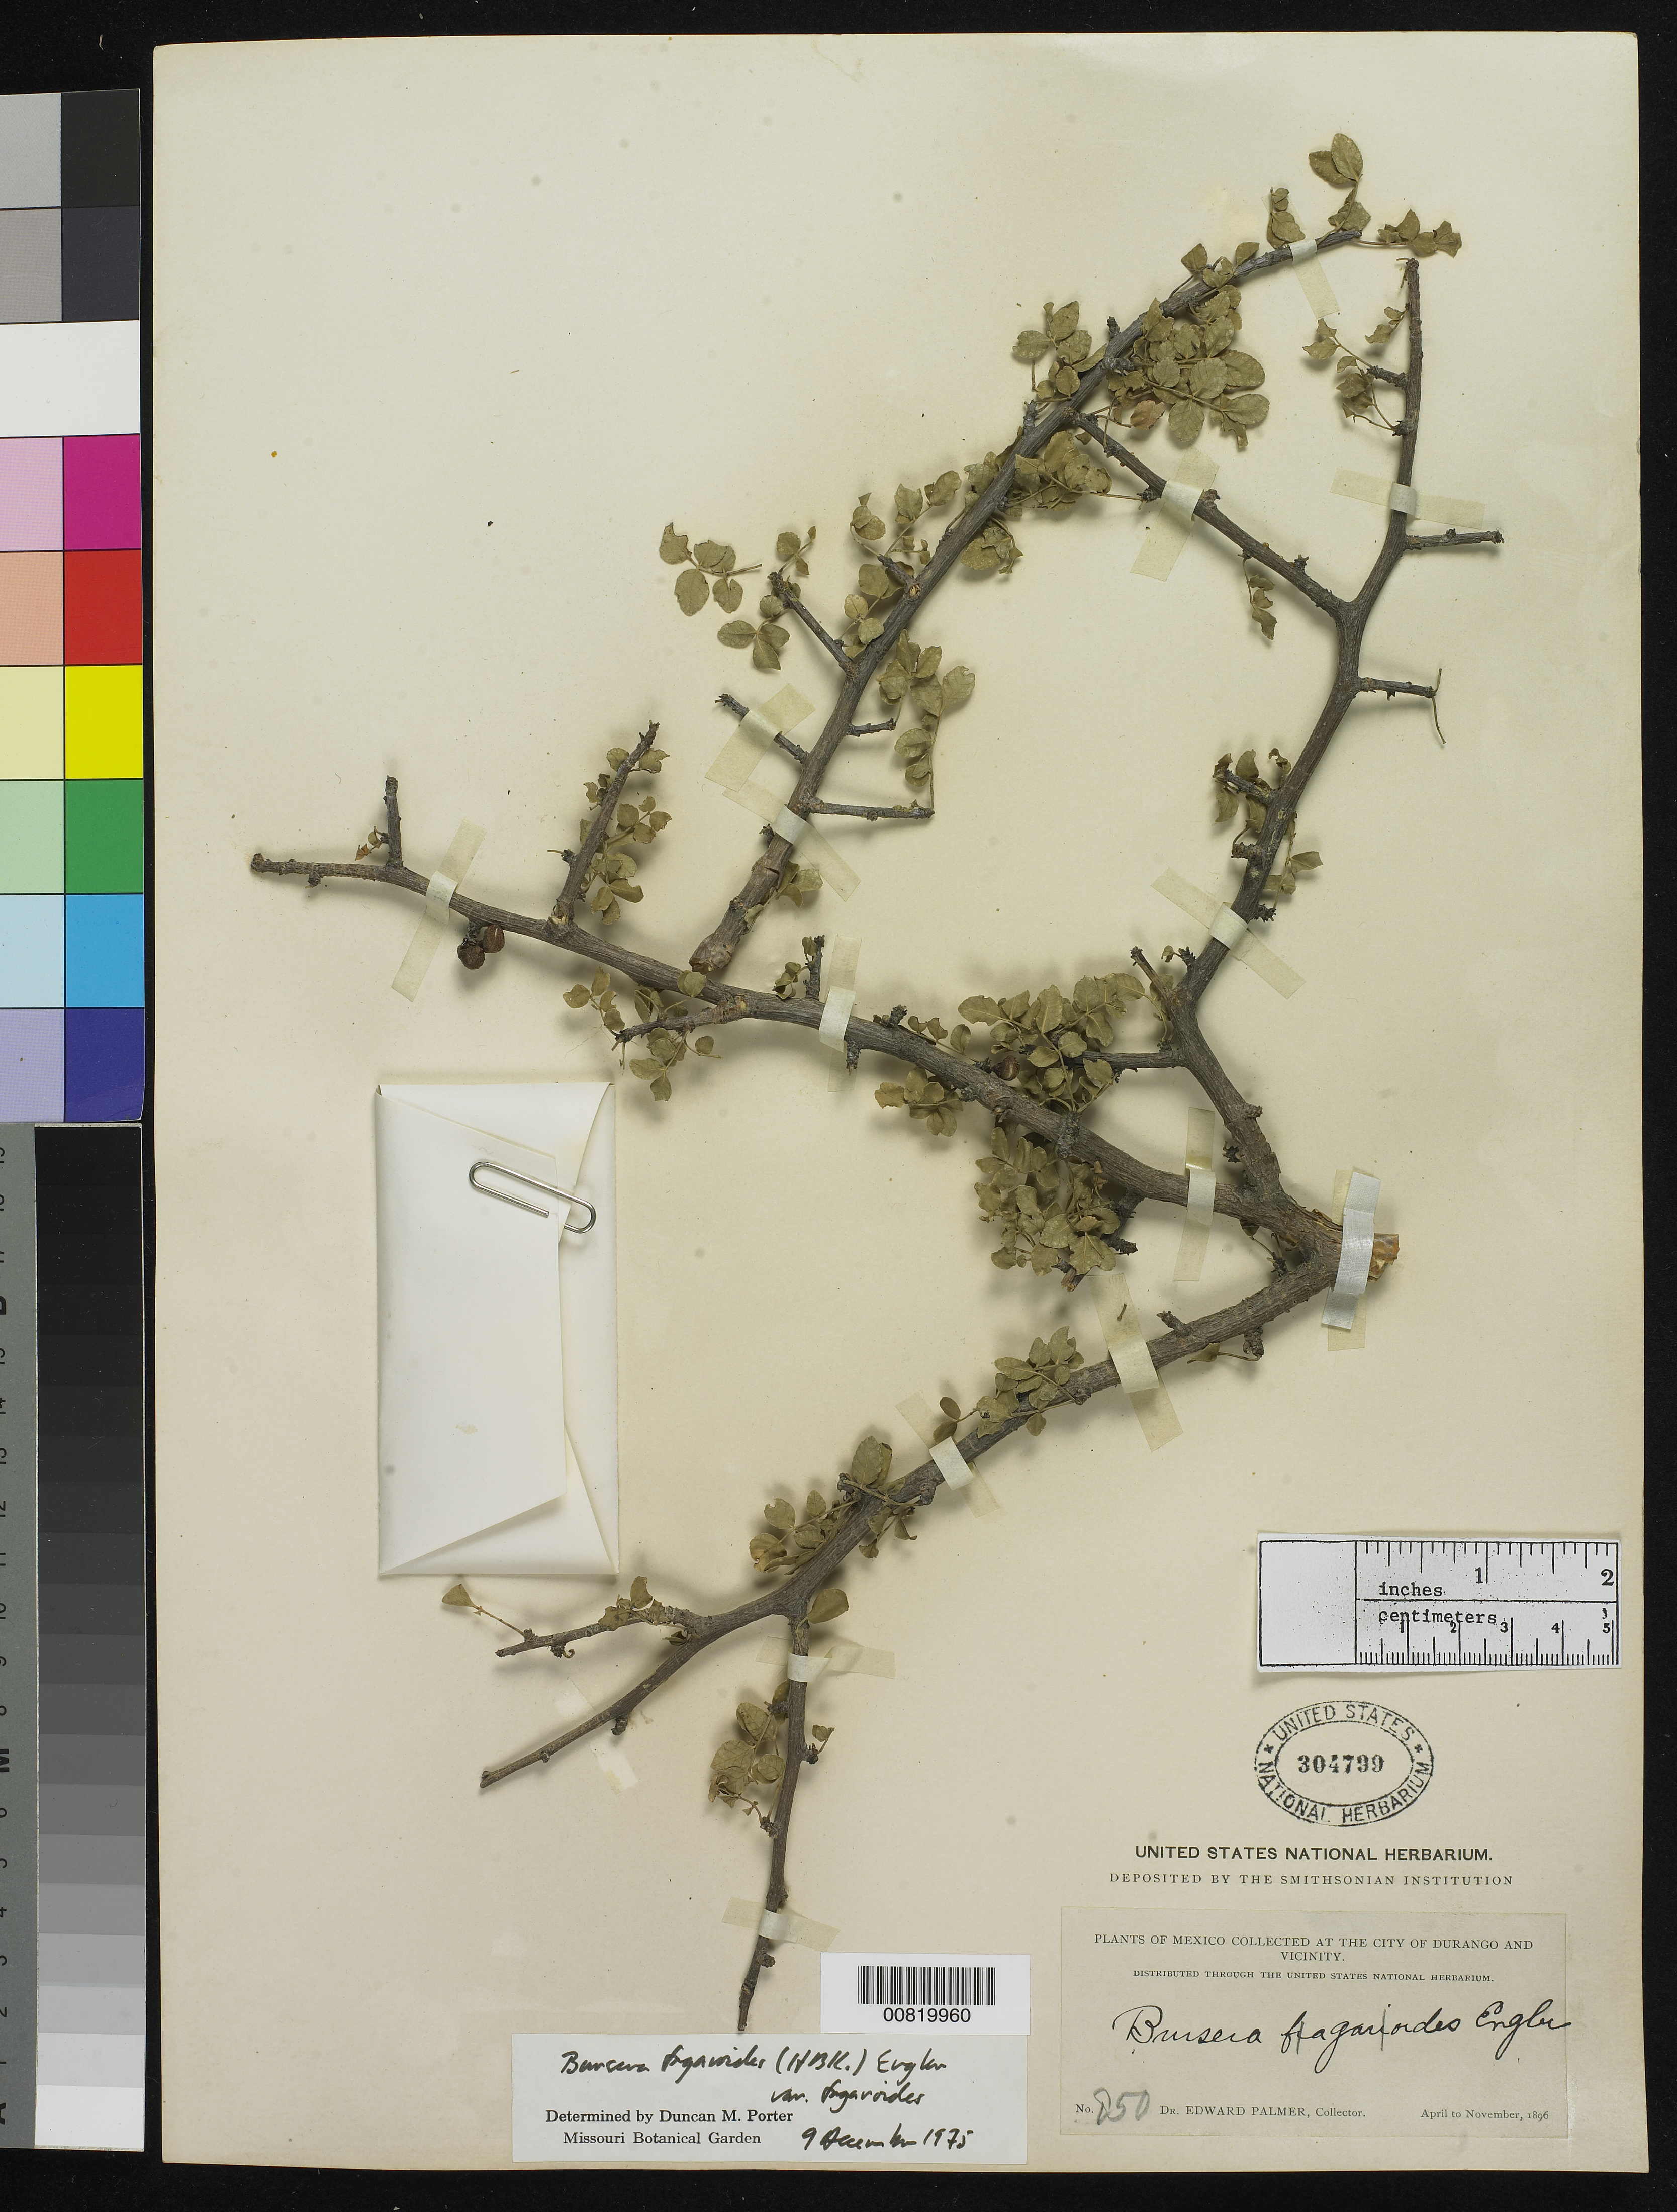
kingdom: Plantae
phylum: Tracheophyta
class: Magnoliopsida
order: Sapindales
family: Burseraceae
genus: Bursera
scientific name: Bursera fagaroides var. fagaroides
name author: (Kunth) Engl.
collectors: E. Palmer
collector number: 850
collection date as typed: Apr 1896 to -- Nov 1896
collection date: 1896-04/1896-11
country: Mexico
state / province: Durango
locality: City of Durango and vicinity.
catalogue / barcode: US 304799